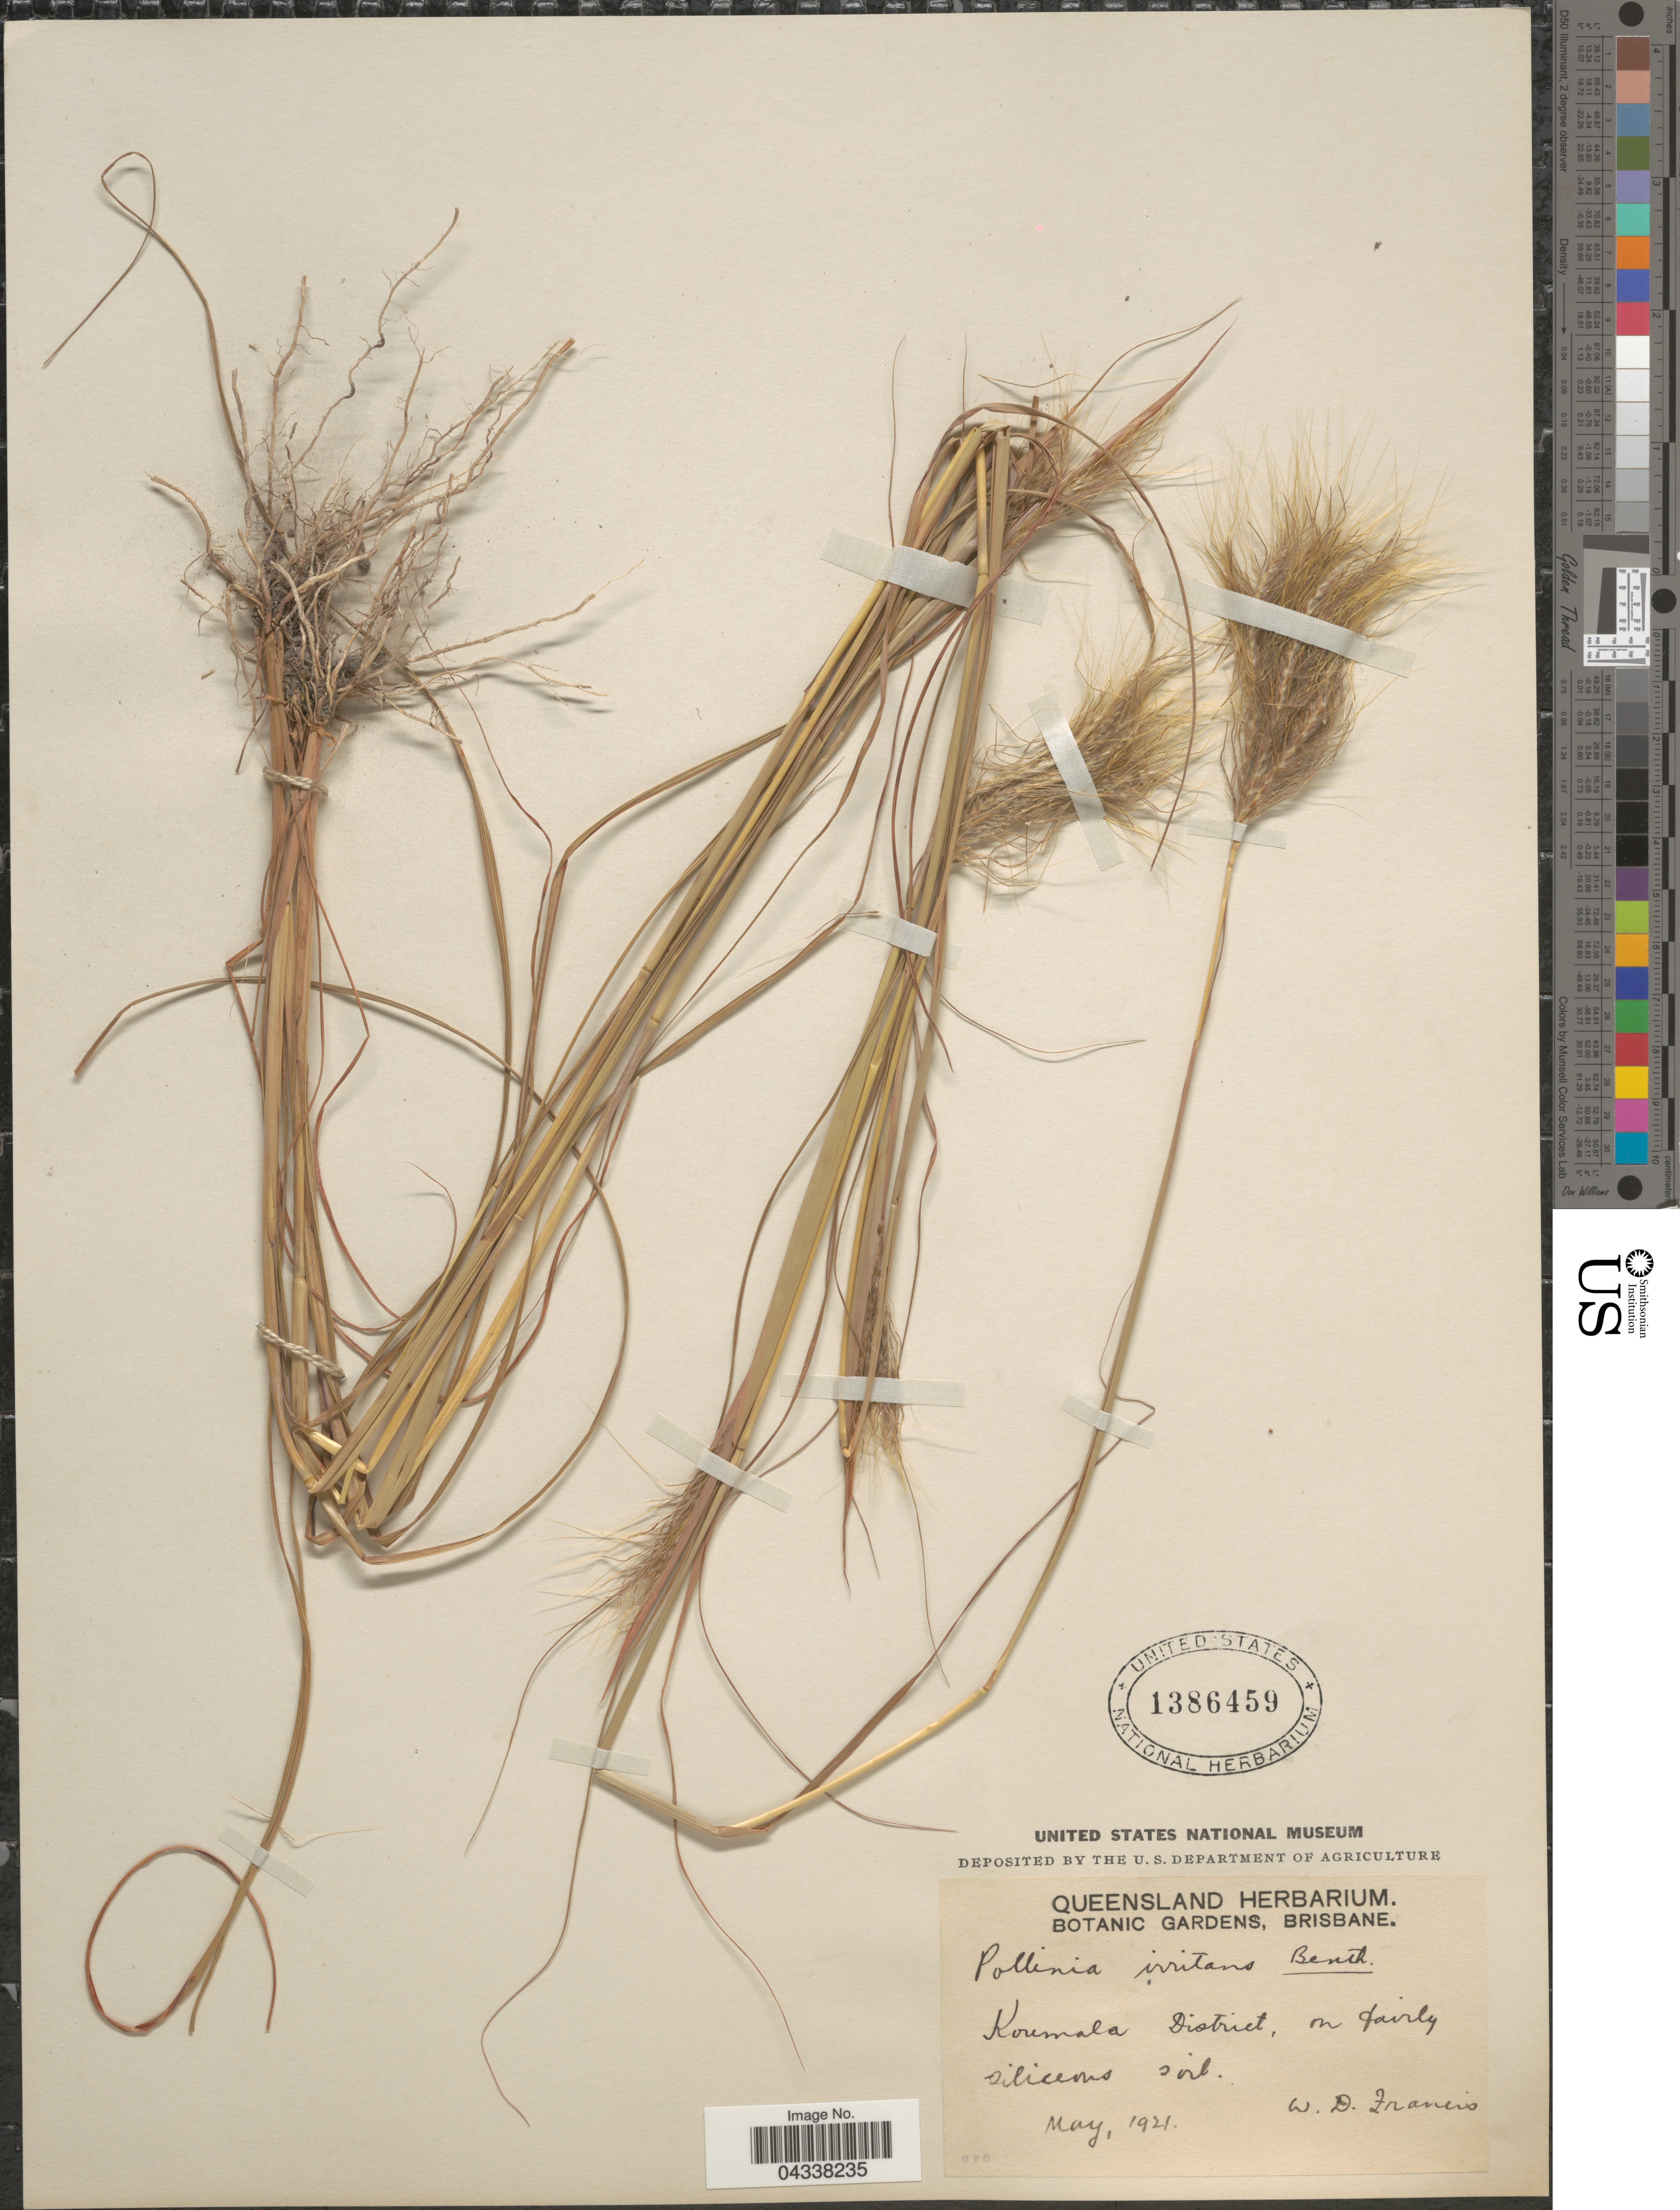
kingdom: Plantae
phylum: Tracheophyta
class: Liliopsida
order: Poales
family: Poaceae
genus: Pseudopogonatherum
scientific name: Pseudopogonatherum irritans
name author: (R. Br.) A. Camus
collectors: W. Francis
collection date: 1921-05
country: Australia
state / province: Queensland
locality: Koumala District.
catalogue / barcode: US 1386459